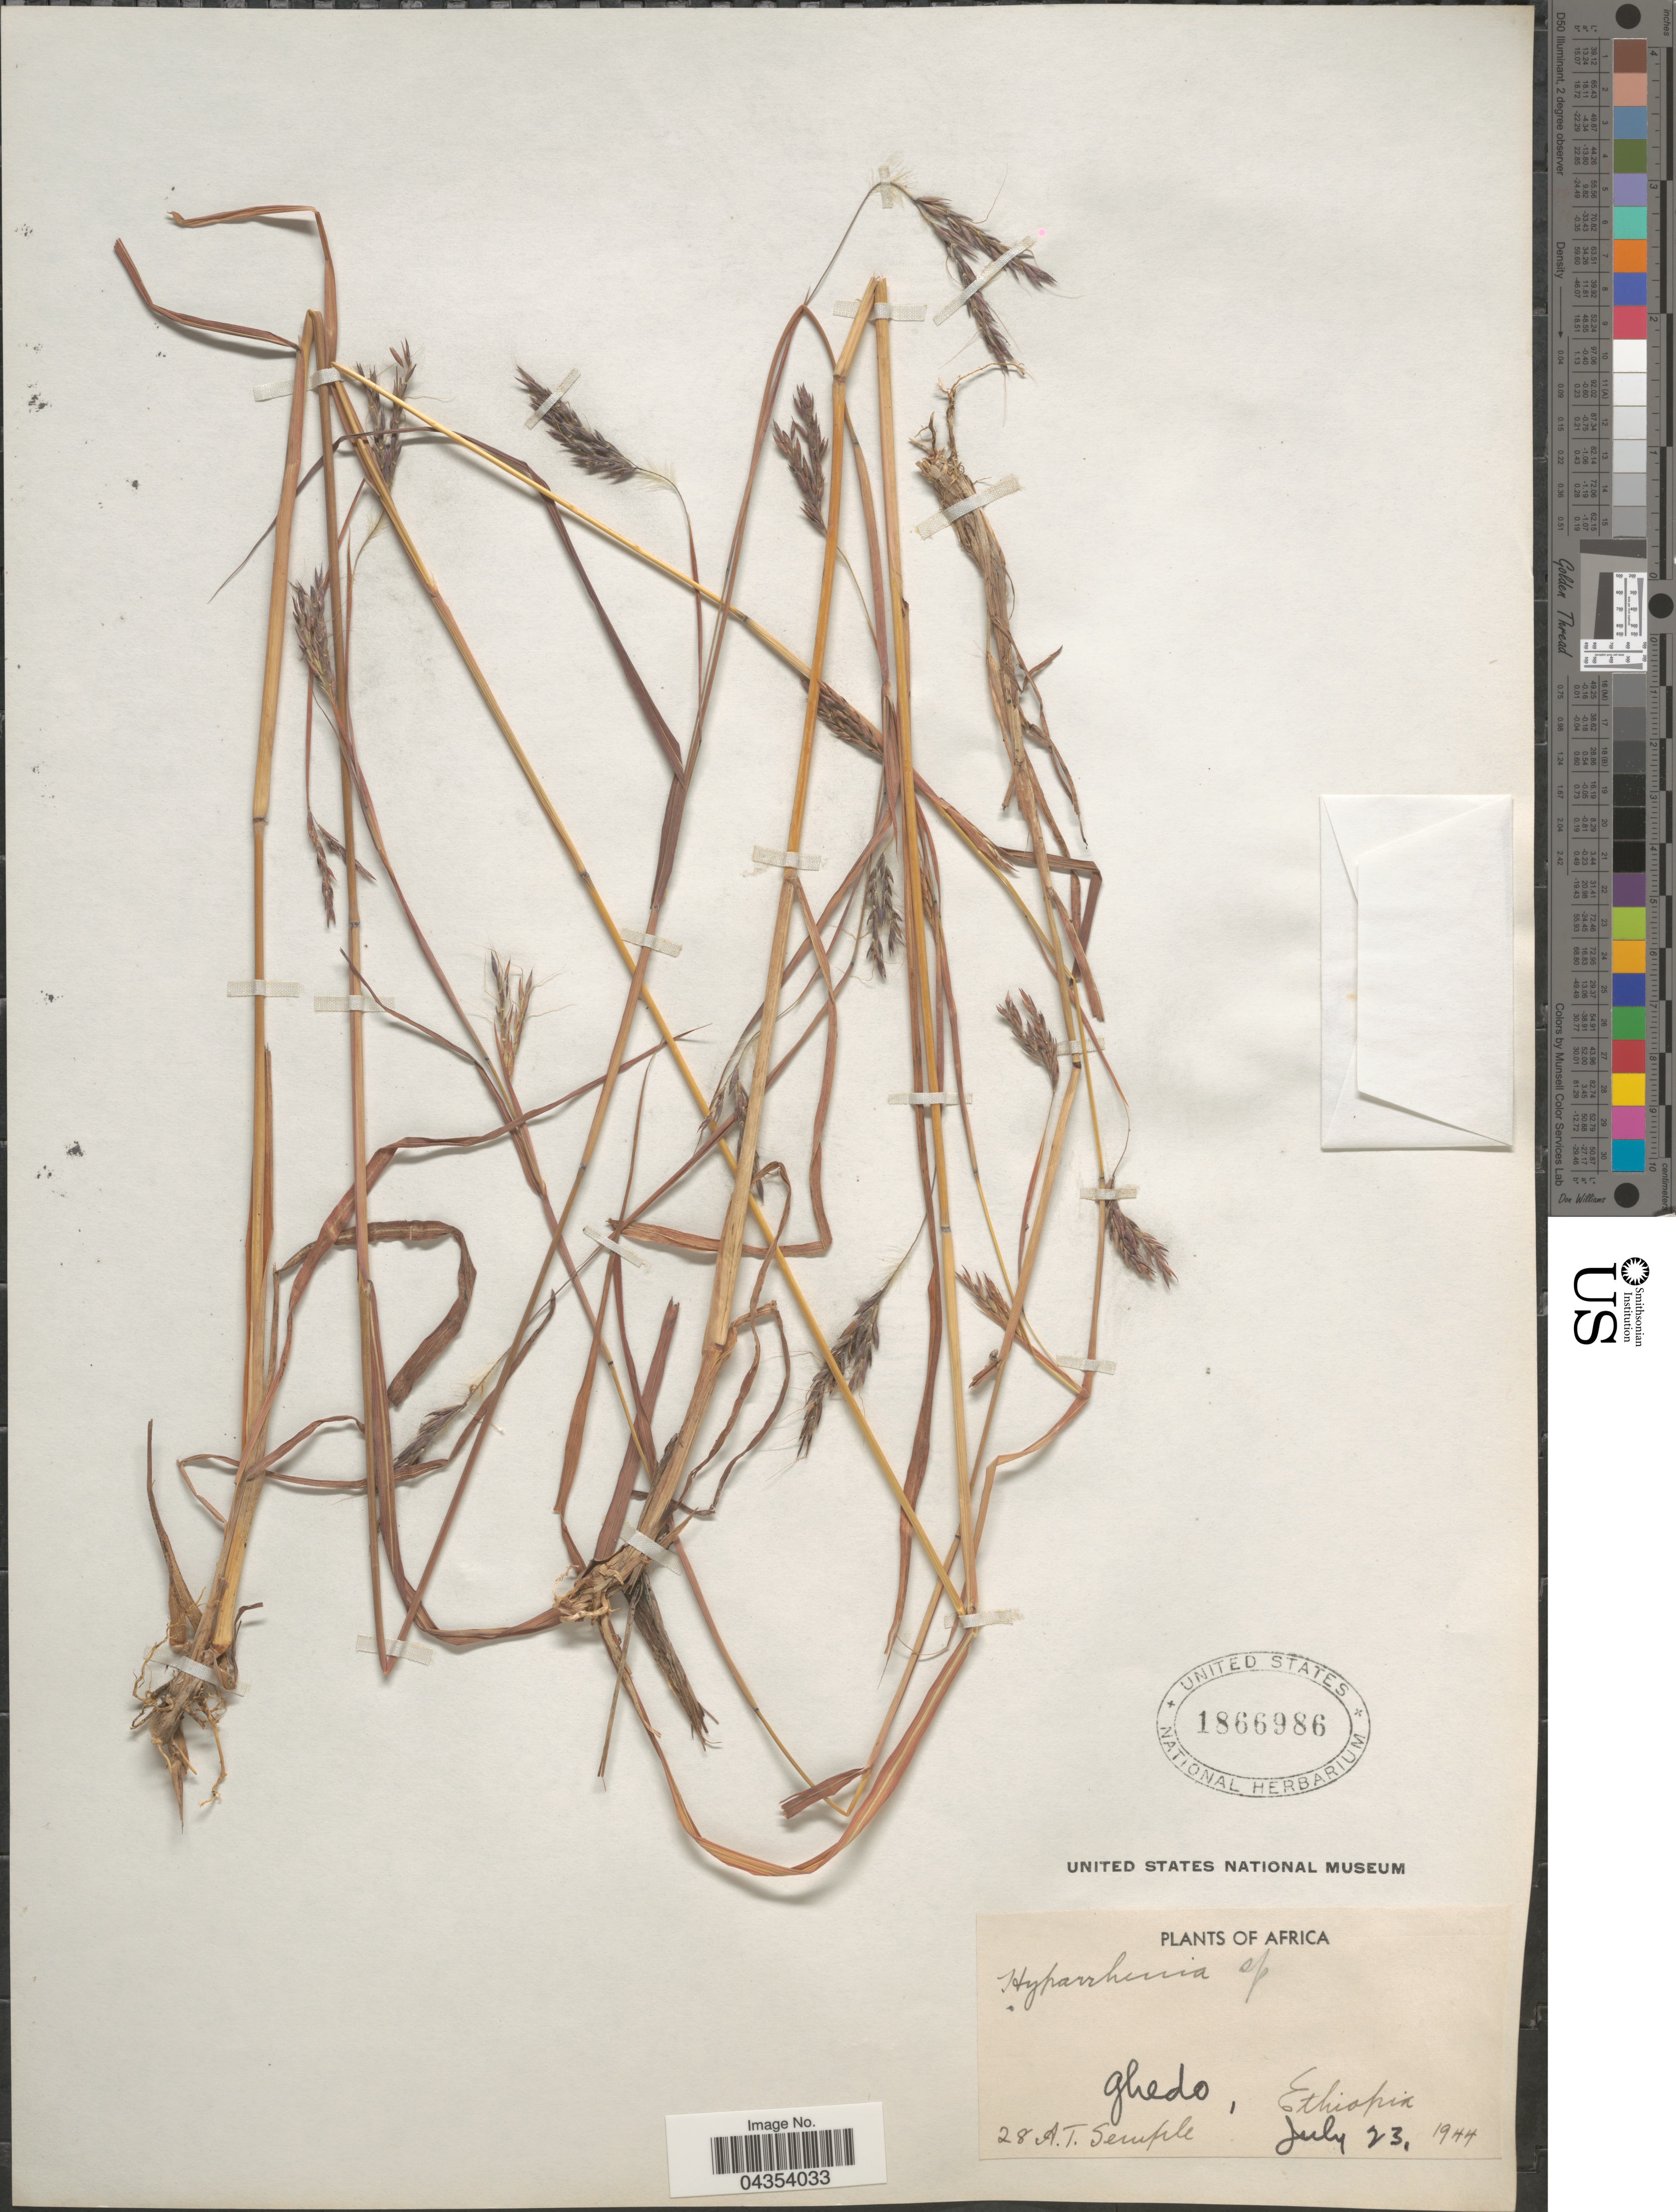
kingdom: Plantae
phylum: Tracheophyta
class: Liliopsida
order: Poales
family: Poaceae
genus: Hyparrhenia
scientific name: Hyparrhenia sp.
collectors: A. Semple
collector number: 28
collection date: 1944-07-23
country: Ethiopia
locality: Ghedo.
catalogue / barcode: US 1866986